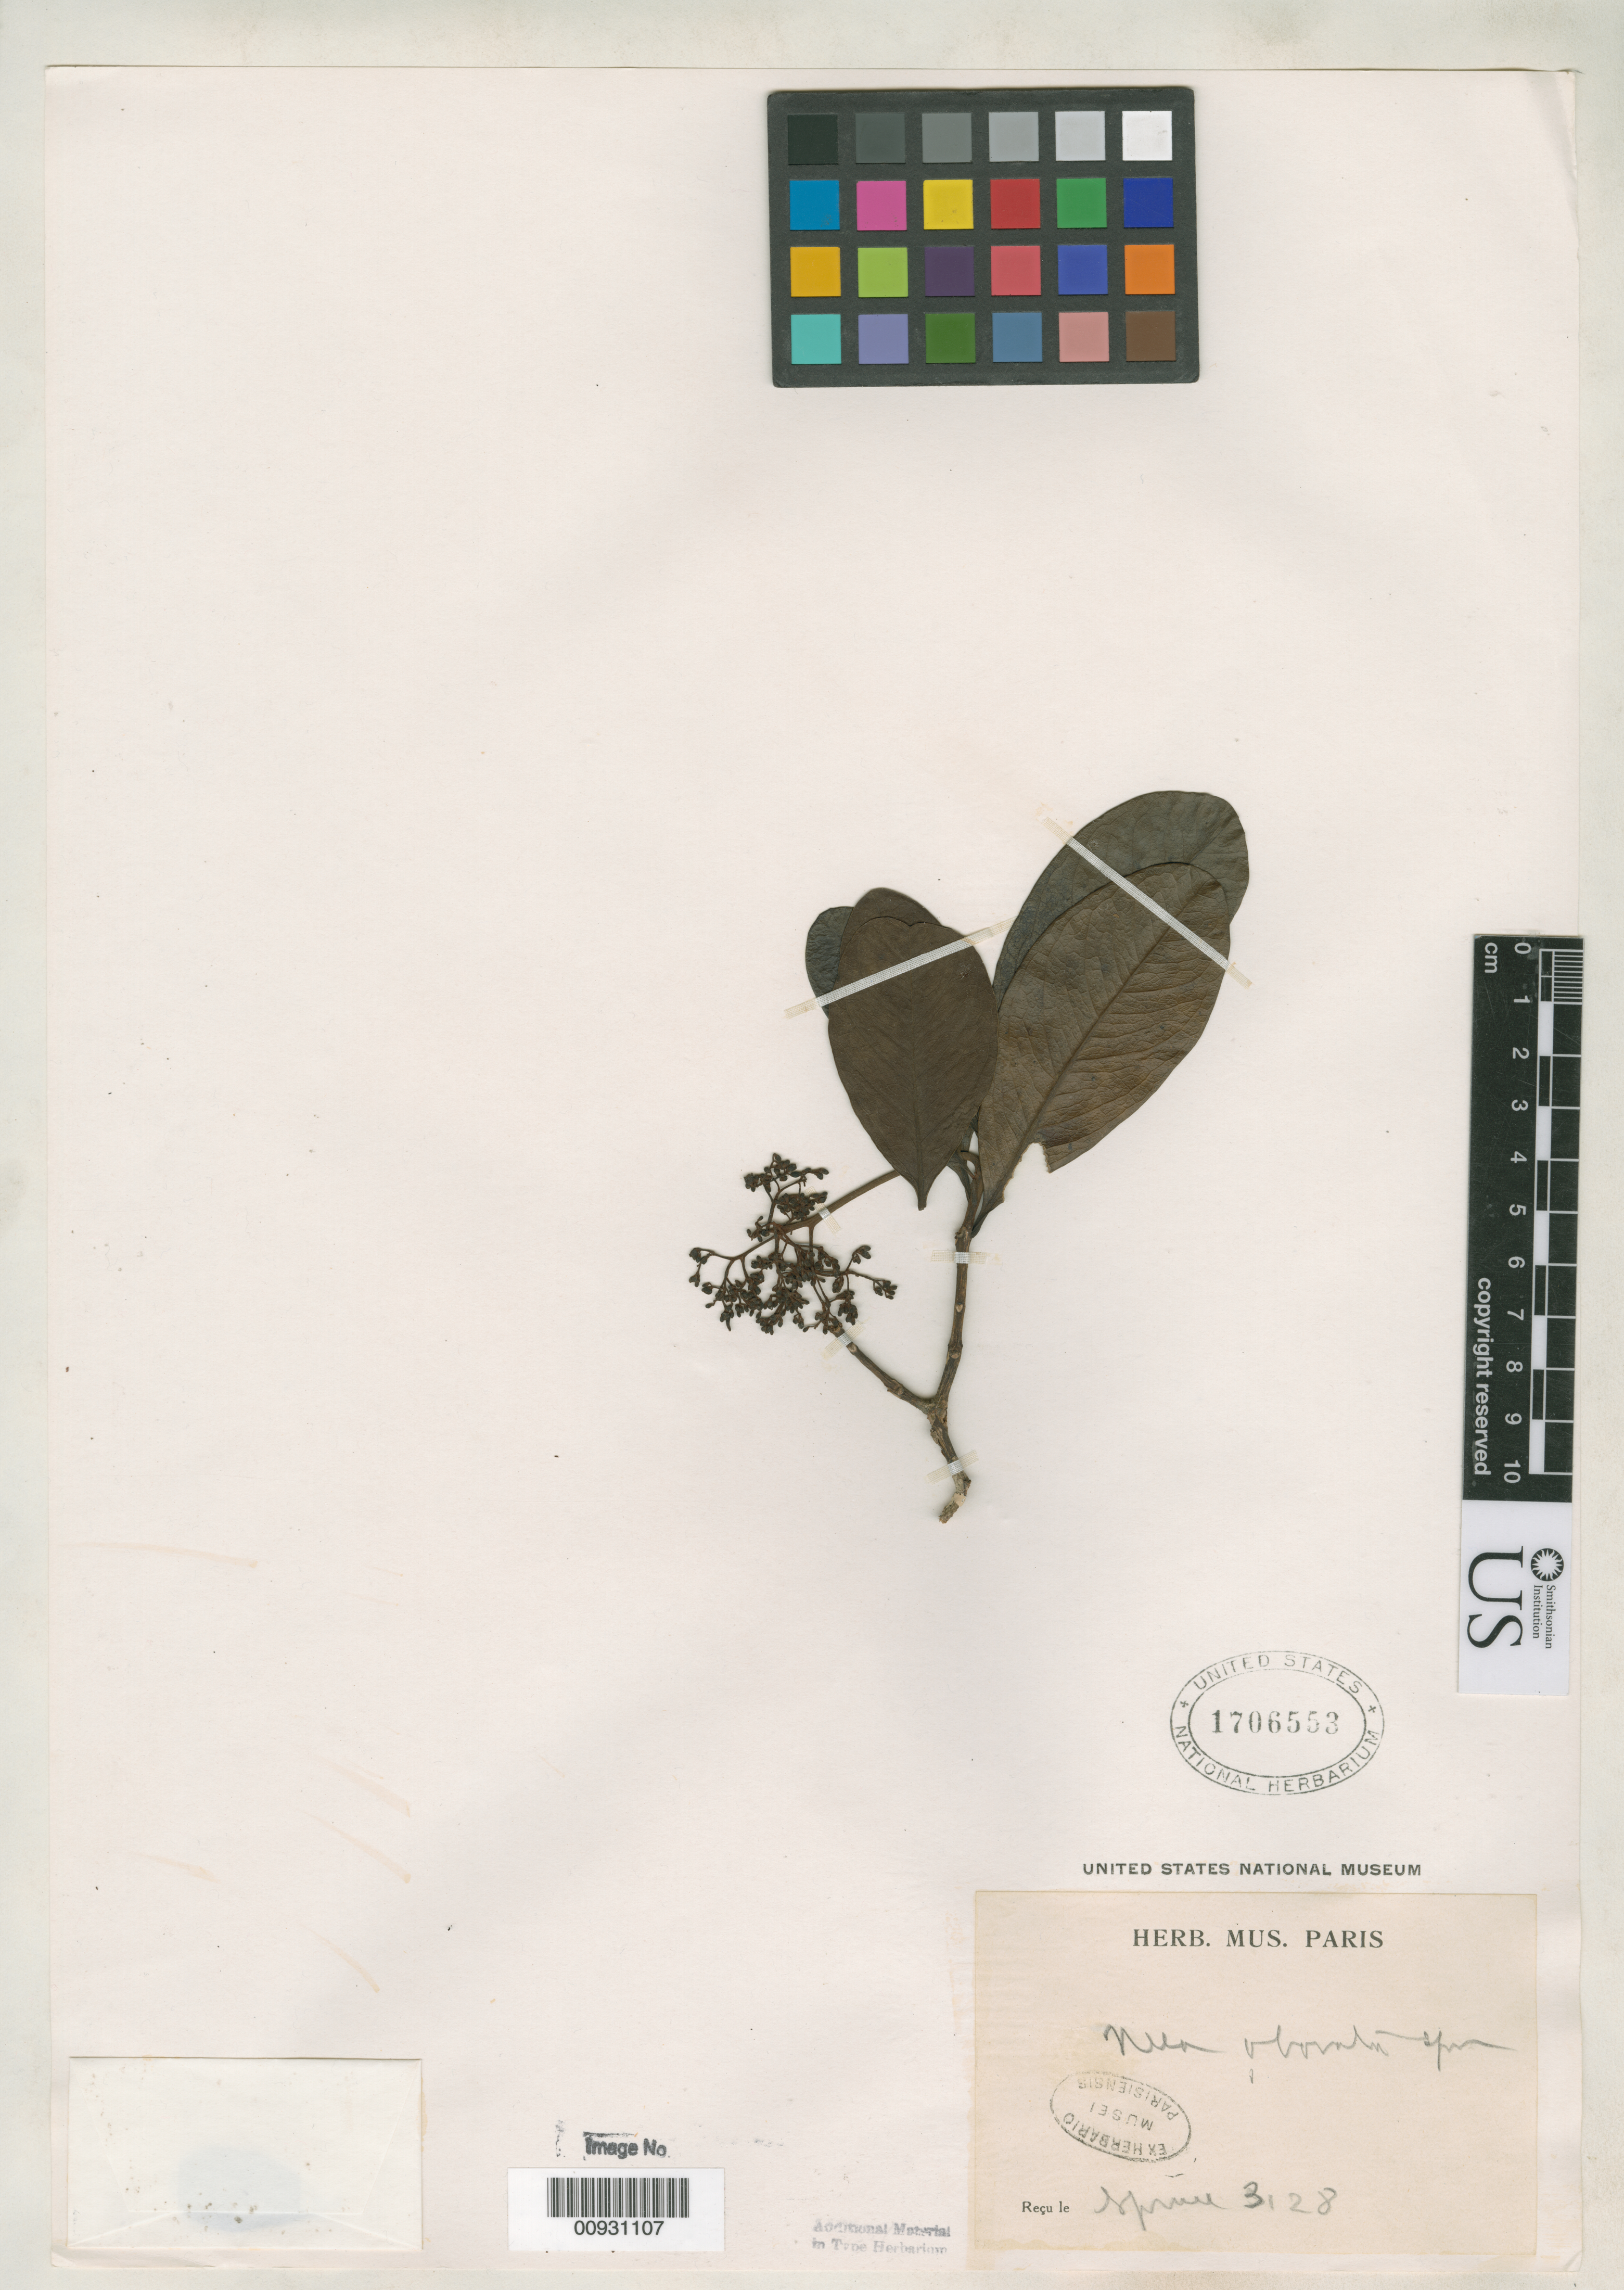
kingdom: Plantae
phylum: Tracheophyta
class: Magnoliopsida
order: Caryophyllales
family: Nyctaginaceae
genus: Neea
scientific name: Neea obovata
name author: Spruce ex Heimerl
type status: Isotype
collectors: R. Spruce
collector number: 3128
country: Brazil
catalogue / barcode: US 1706553